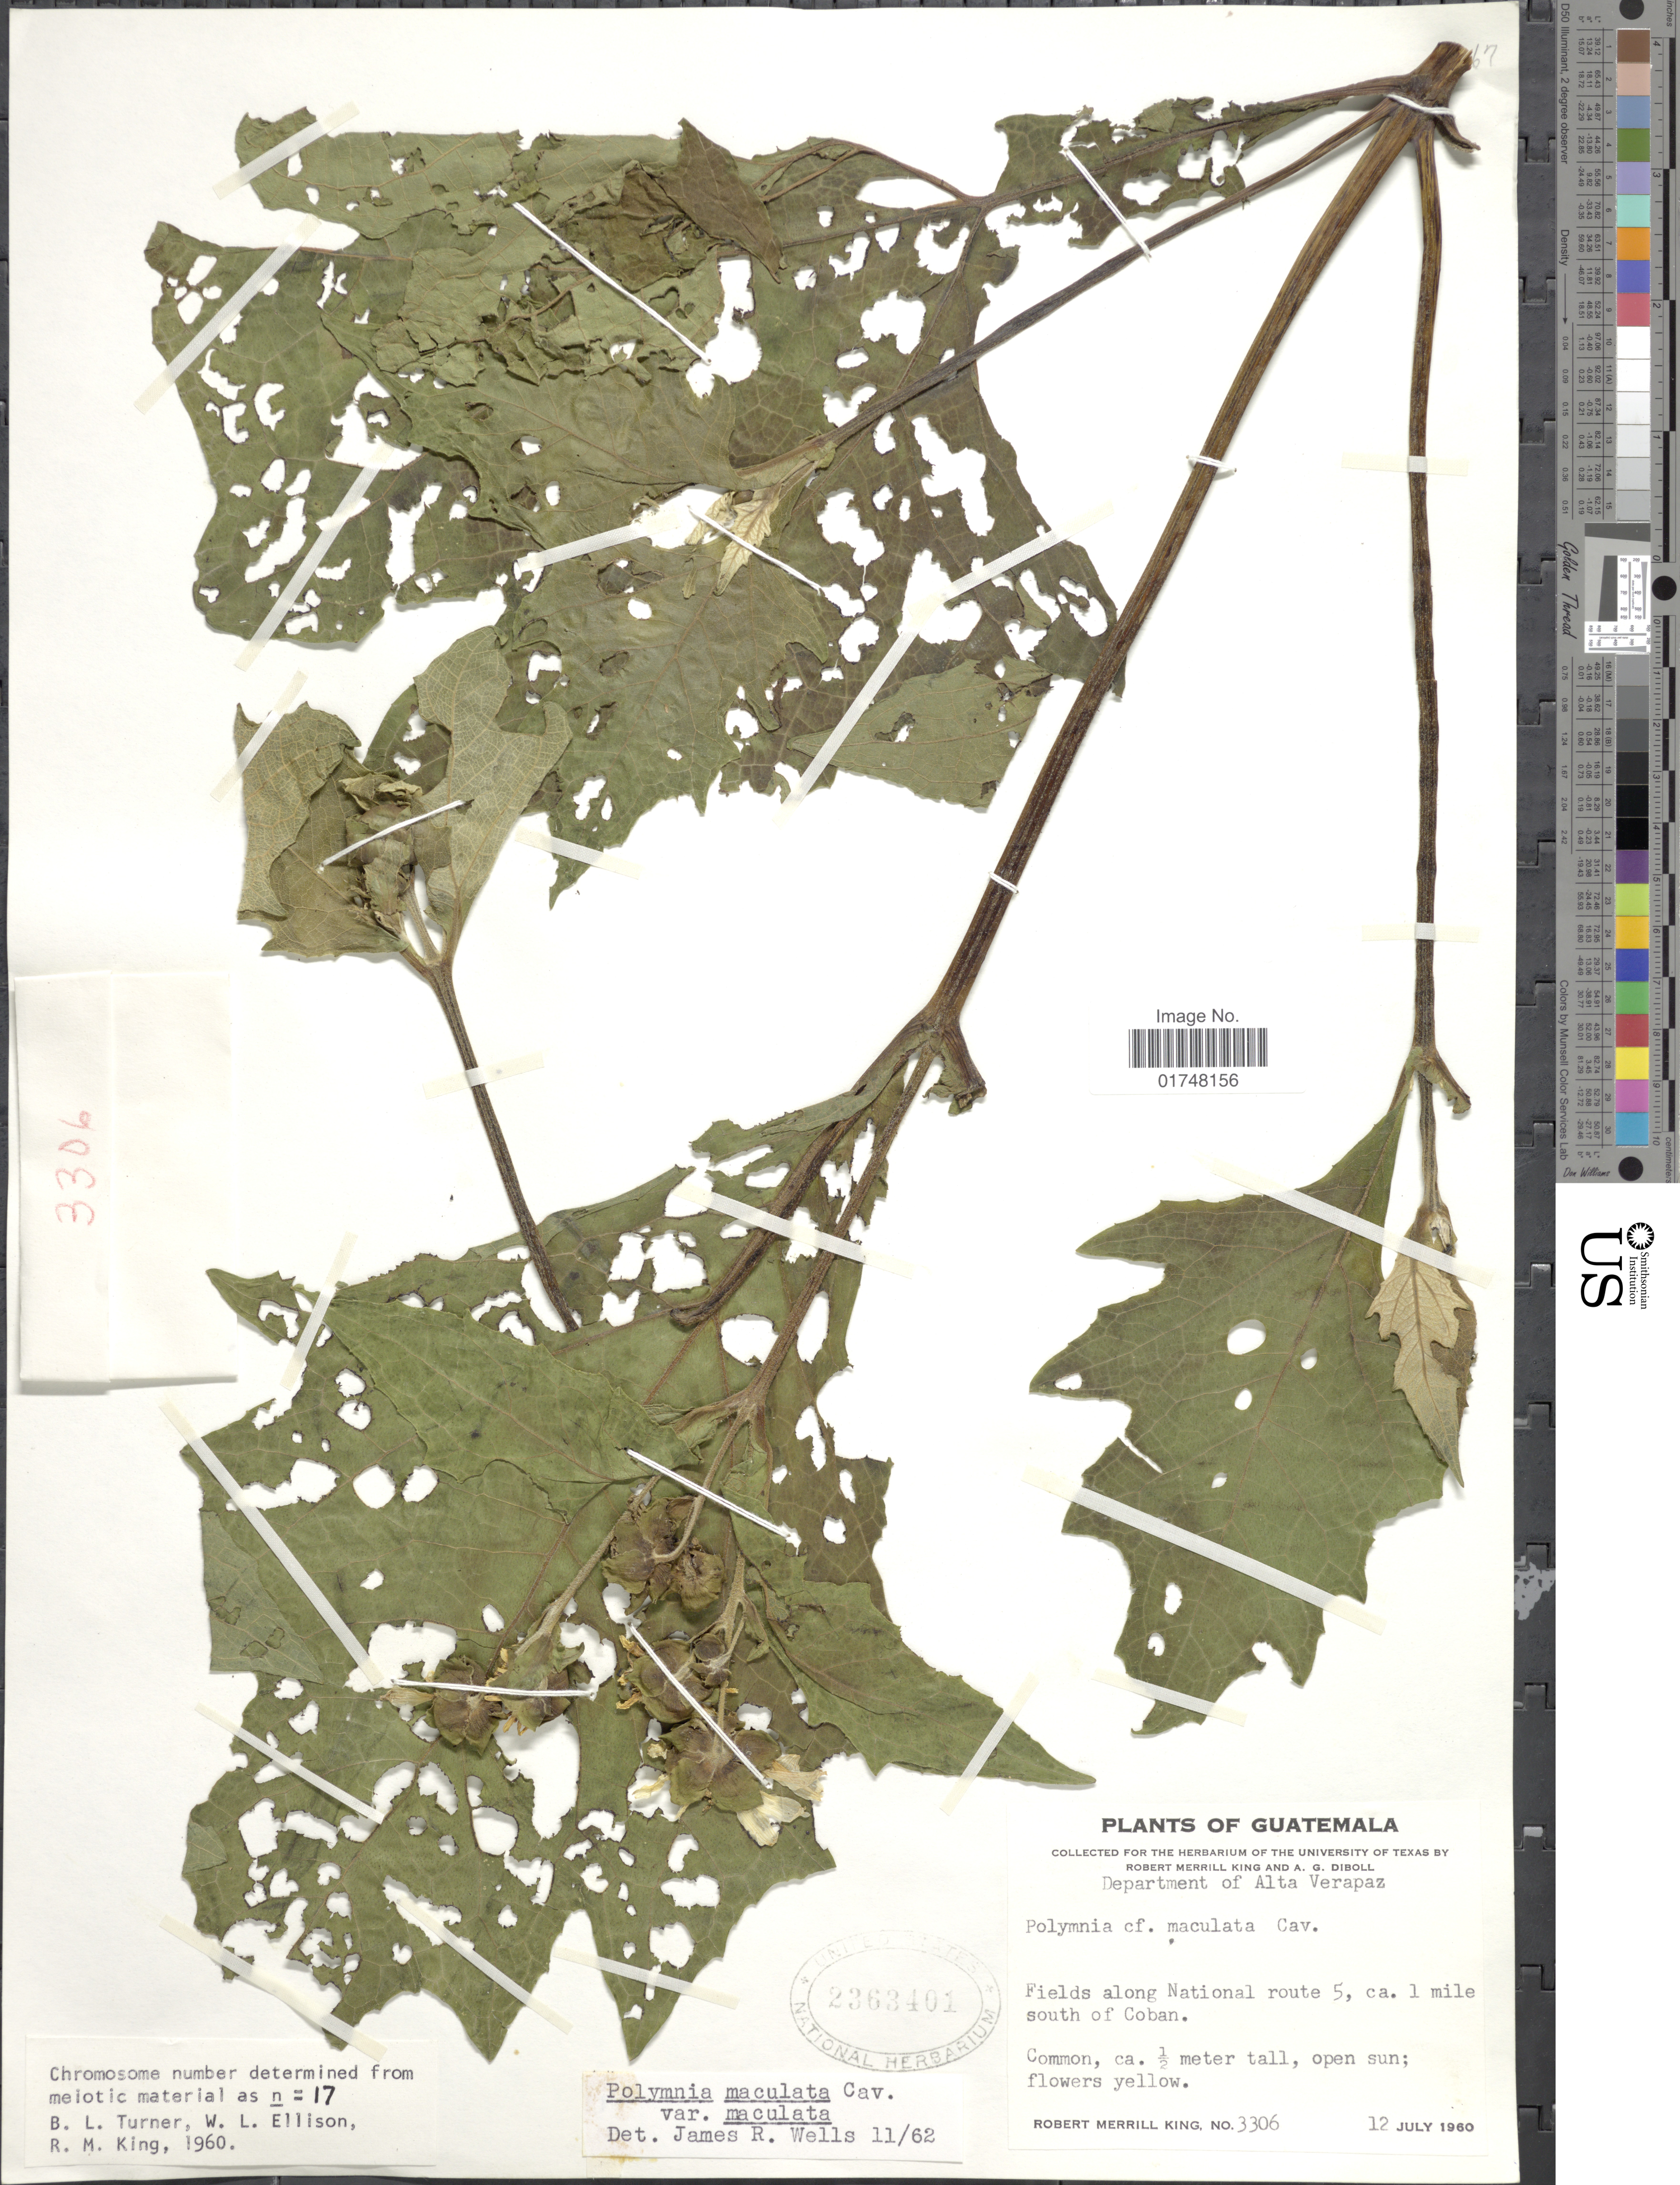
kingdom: Plantae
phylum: Tracheophyta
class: Magnoliopsida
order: Asterales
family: Asteraceae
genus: Smallanthus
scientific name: Smallanthus maculatus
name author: (Cav.) H. Rob.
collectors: R. M. King & A. Diboll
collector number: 3306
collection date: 1960-07-12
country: Guatemala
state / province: Alta Verapaz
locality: Fields along National route 5, ca. 2 miles south of Coban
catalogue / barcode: US 2363401